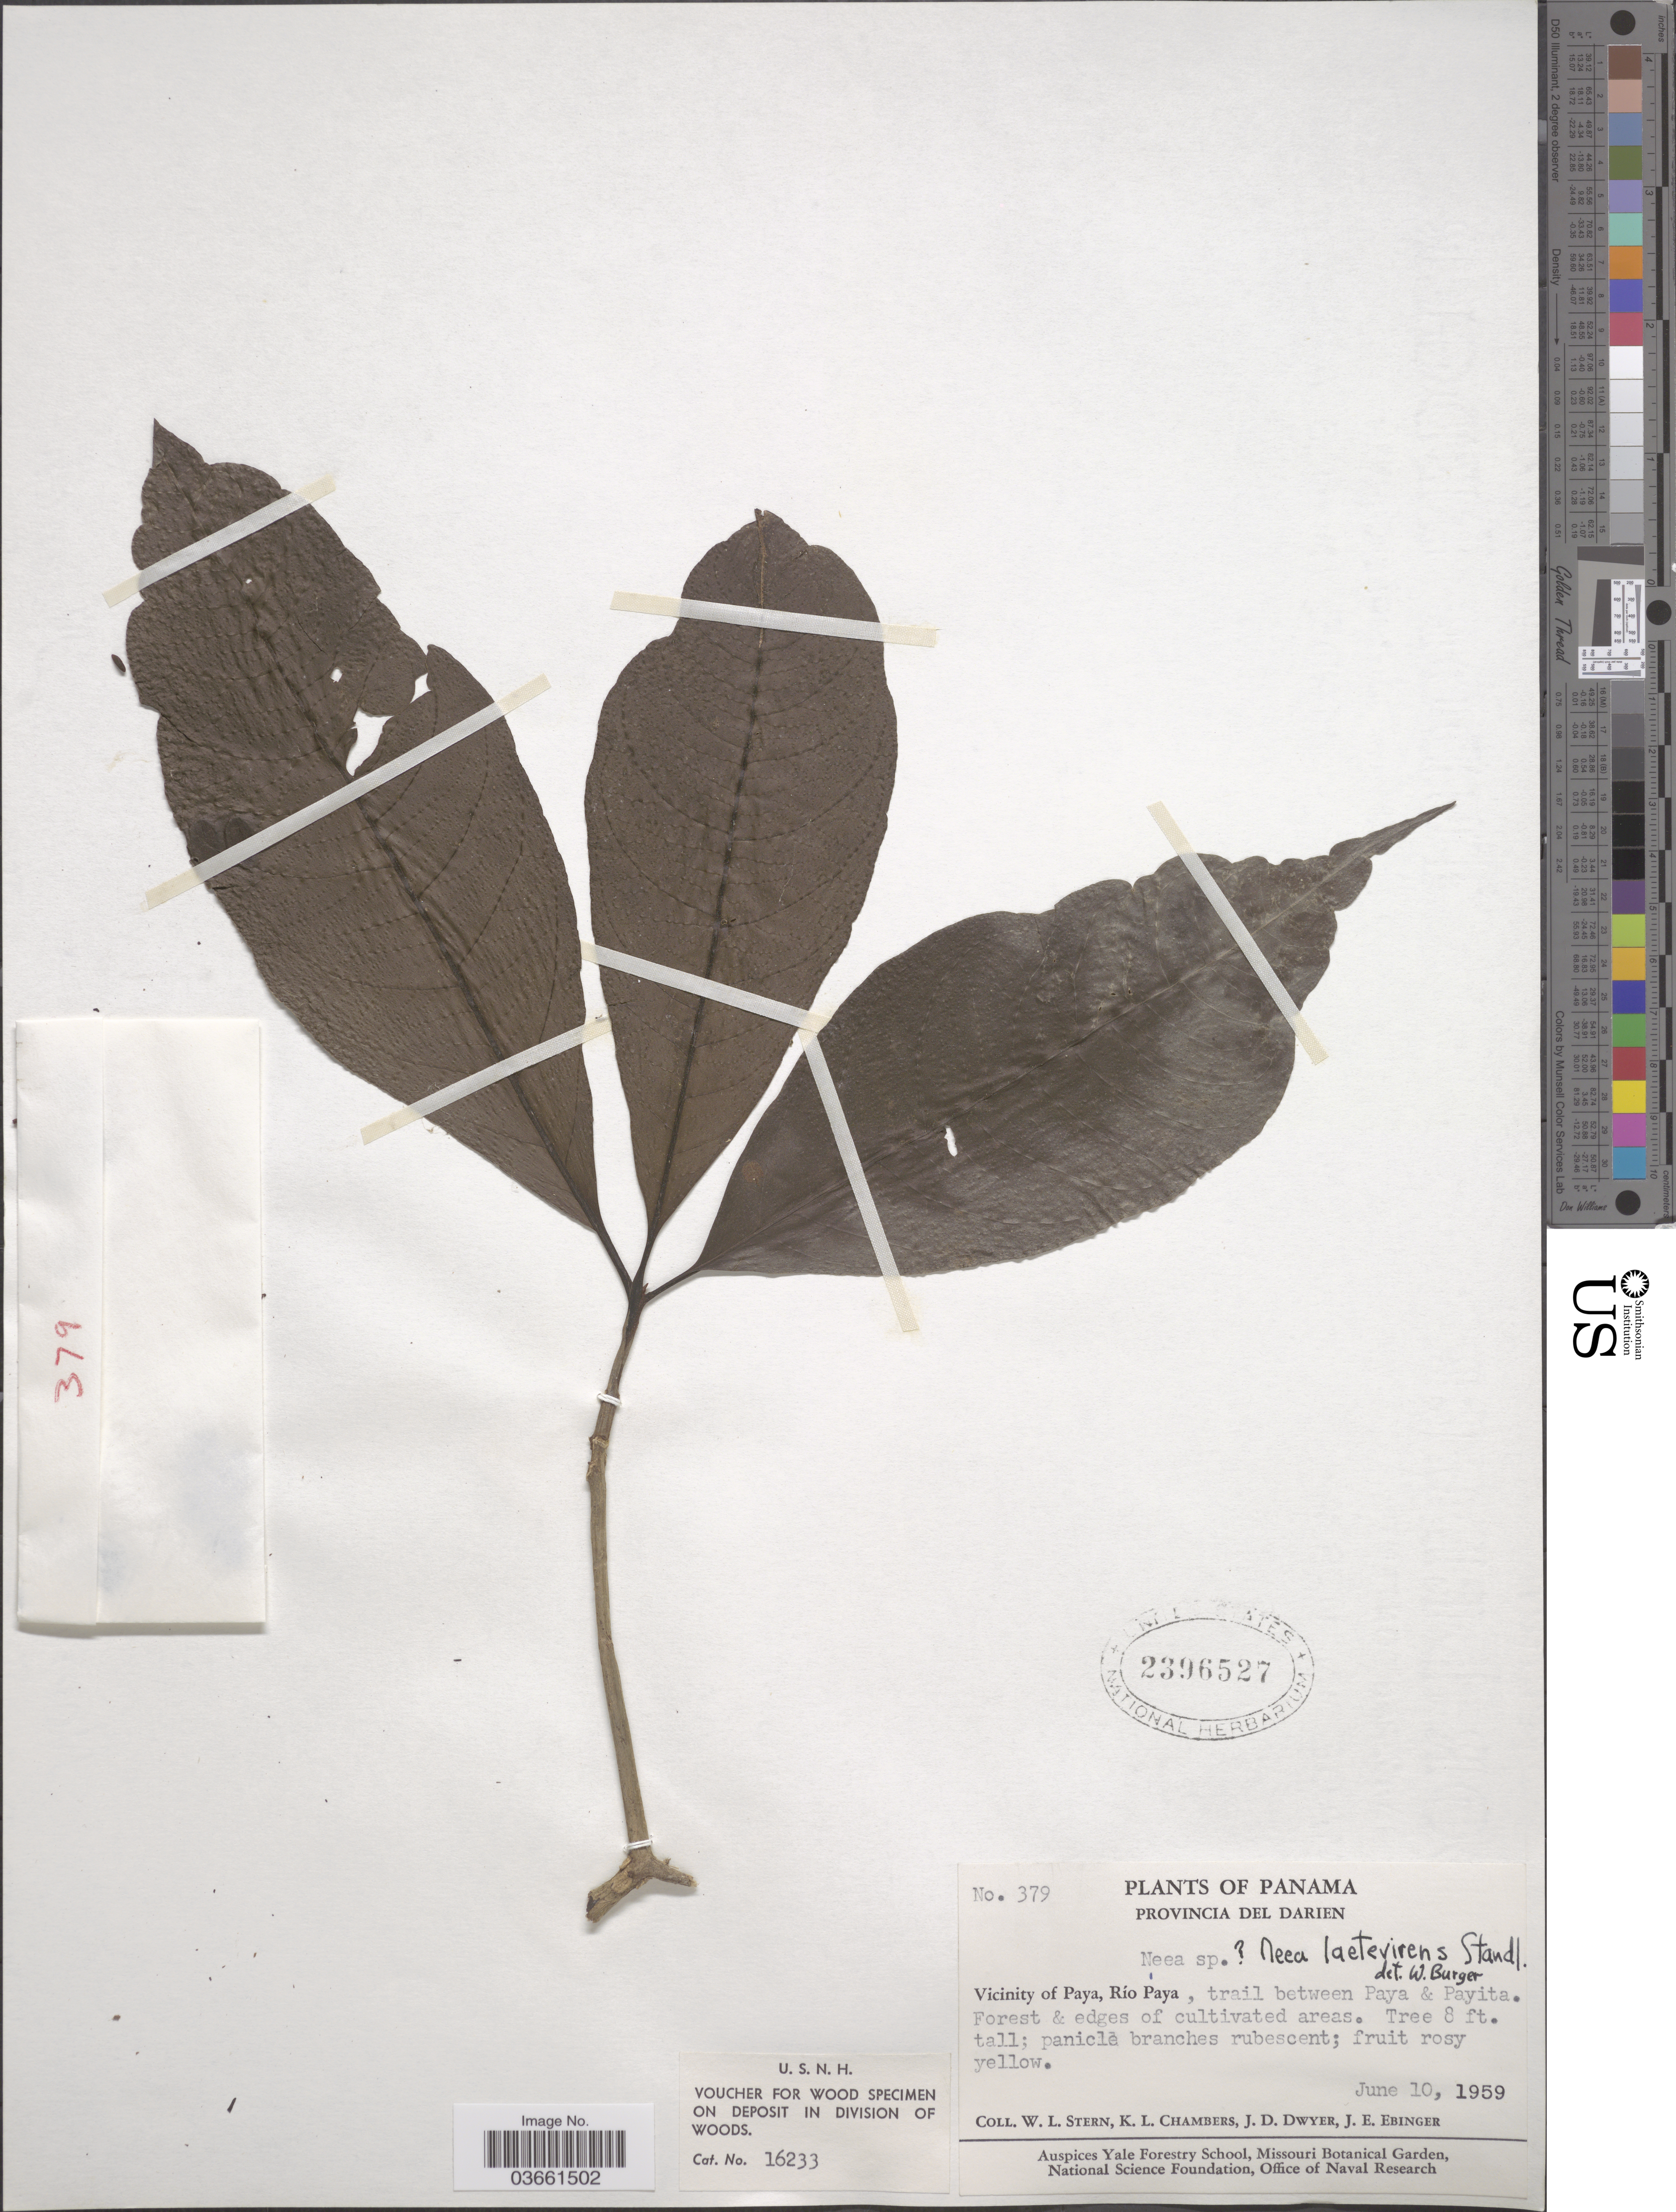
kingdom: Plantae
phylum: Tracheophyta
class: Magnoliopsida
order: Caryophyllales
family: Nyctaginaceae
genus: Neea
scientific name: Neea laetevirens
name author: Standl.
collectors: W. L. Stern, K. Chambers, J. D. Dwyer & J. Ebinger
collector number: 379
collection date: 1959-06-10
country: Panama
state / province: Darién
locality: Vicinity of Paya, Río Paya, trail between Paya & Payita.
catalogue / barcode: US 2396527